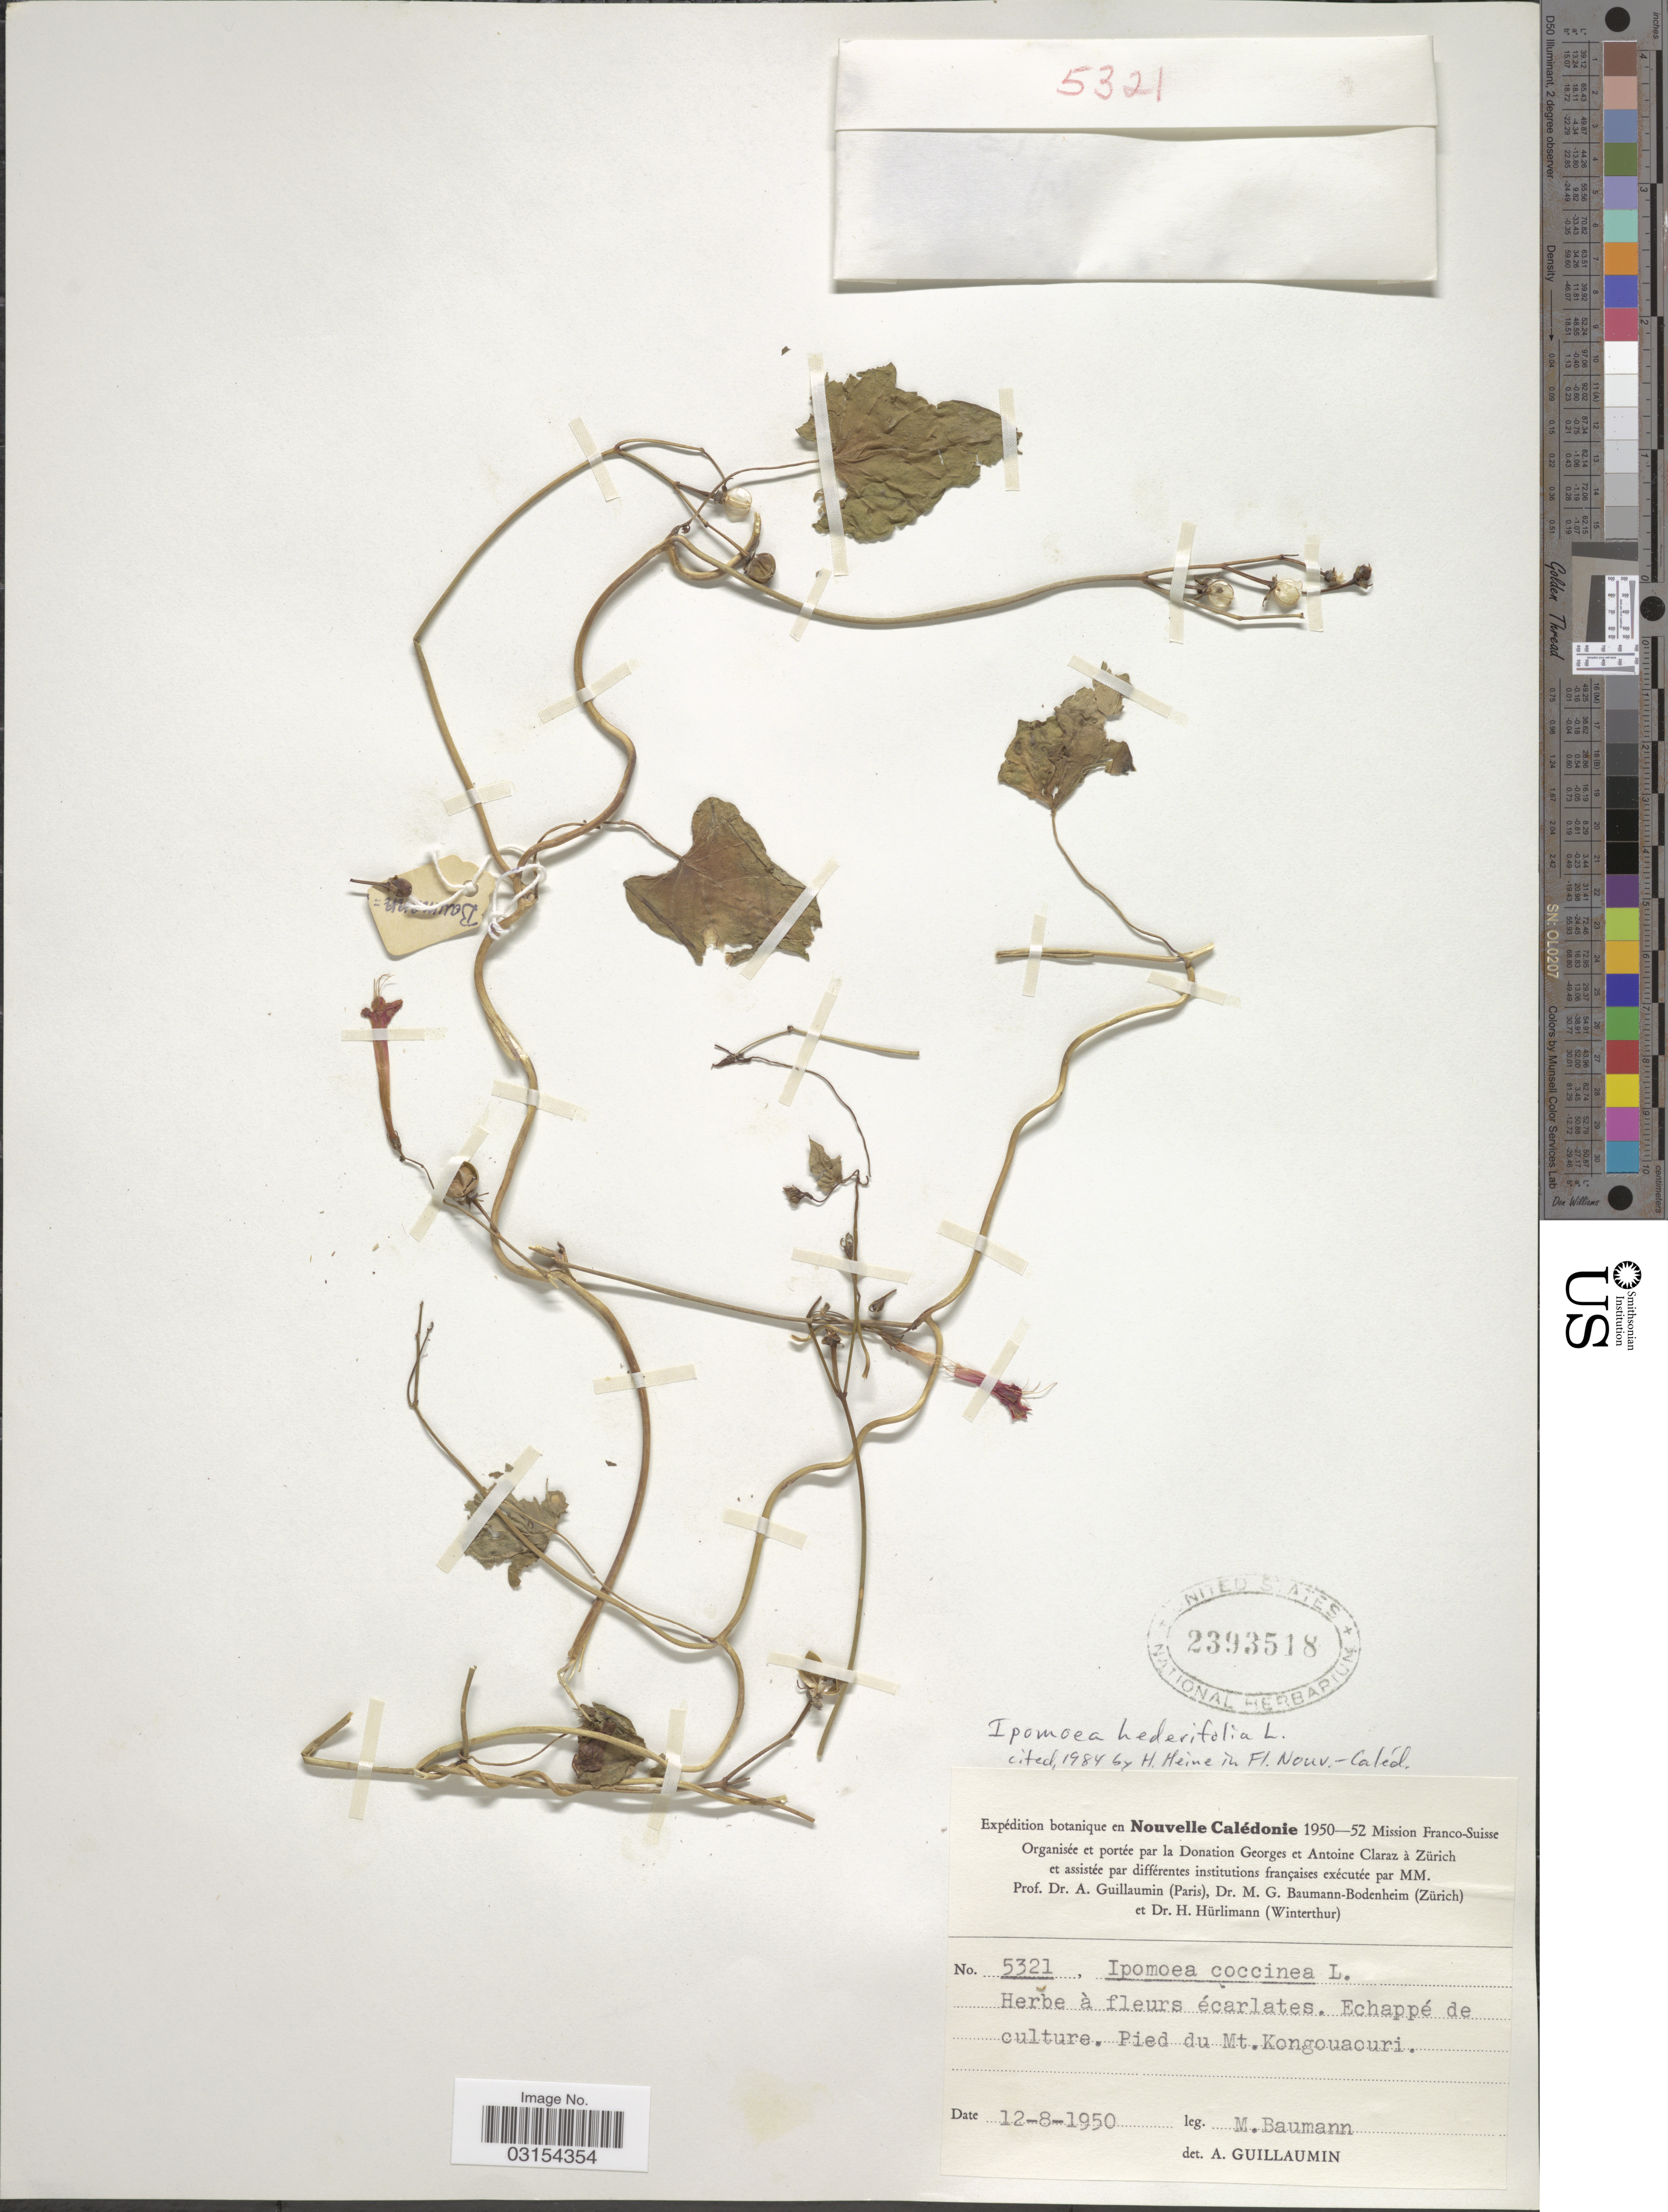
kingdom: Plantae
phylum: Tracheophyta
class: Magnoliopsida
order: Solanales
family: Convolvulaceae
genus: Ipomoea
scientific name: Ipomoea hederifolia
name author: L.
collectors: M. G. Baumann-Bodenheim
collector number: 5321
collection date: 1950-08-12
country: New Caledonia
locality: Pied du Mt. Kongouaouri.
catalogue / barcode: US 2393518